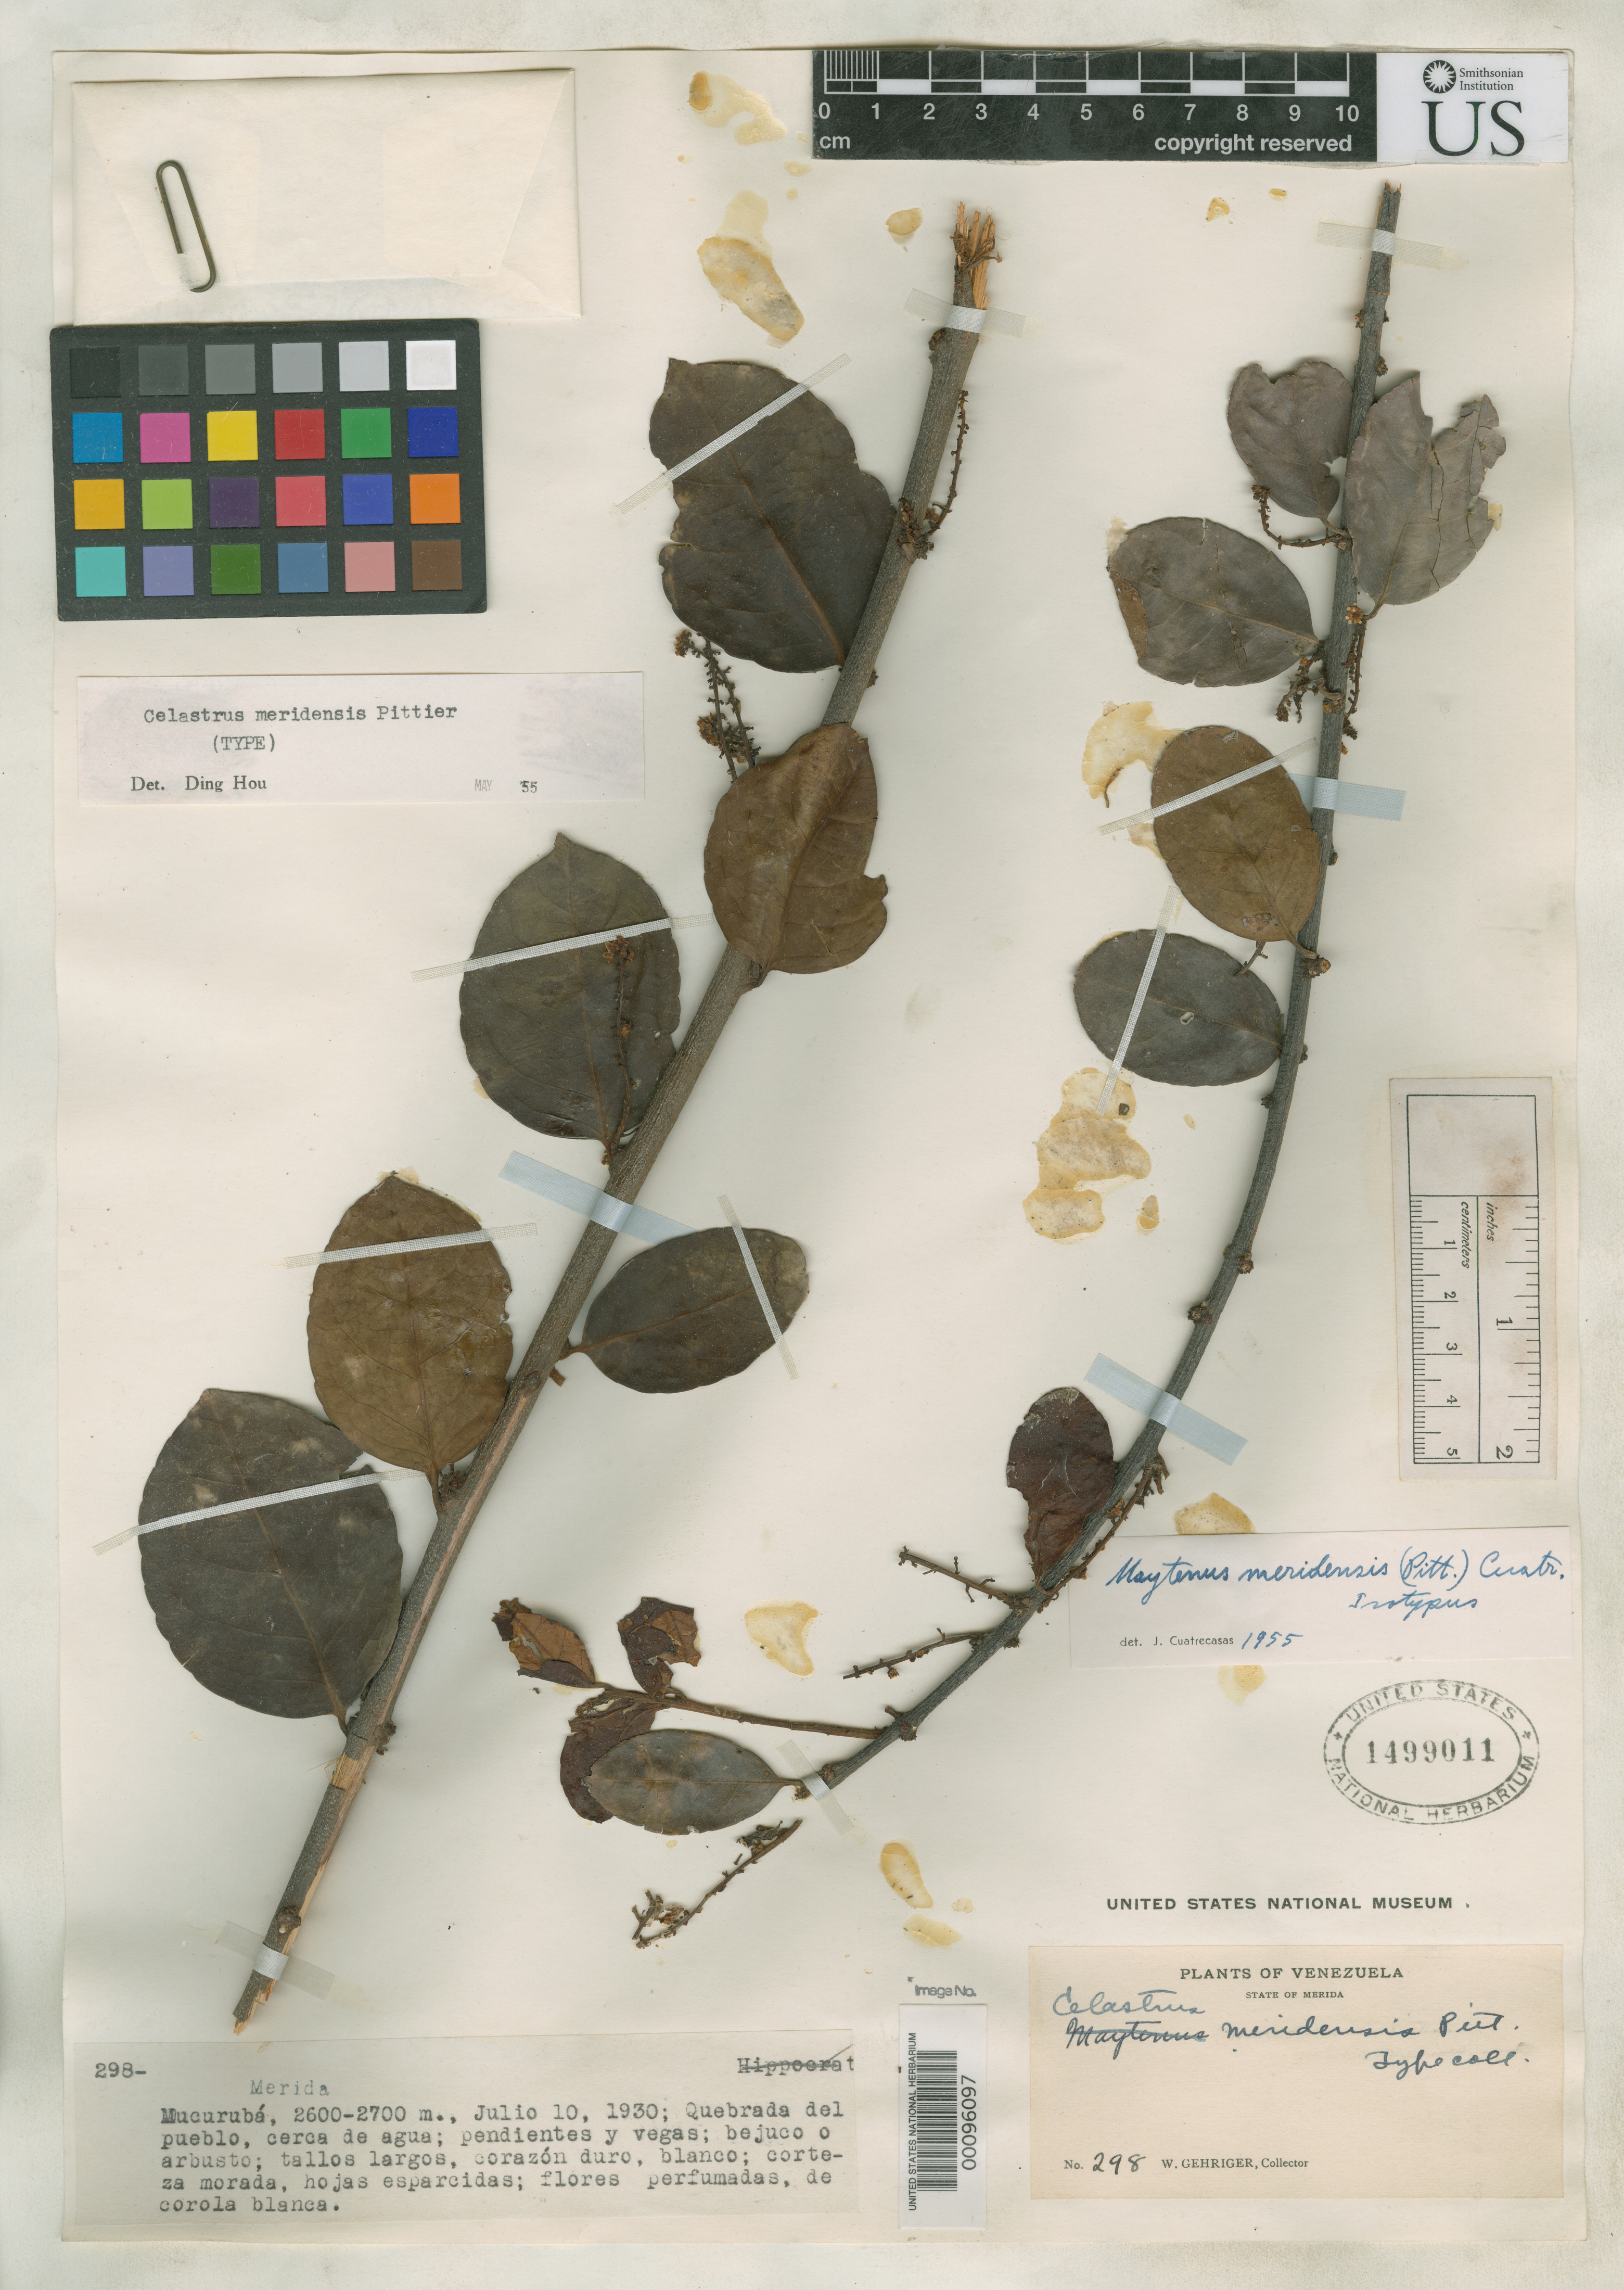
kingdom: Plantae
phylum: Tracheophyta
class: Magnoliopsida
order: Celastrales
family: Celastraceae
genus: Celastrus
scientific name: Celastrus meridensis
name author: Pittier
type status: Isotype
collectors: W. Gehriger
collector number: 298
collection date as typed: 10 Jul 1930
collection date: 1930-07-10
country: Venezuela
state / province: Mérida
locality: Mucuruba.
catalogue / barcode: US 1499011